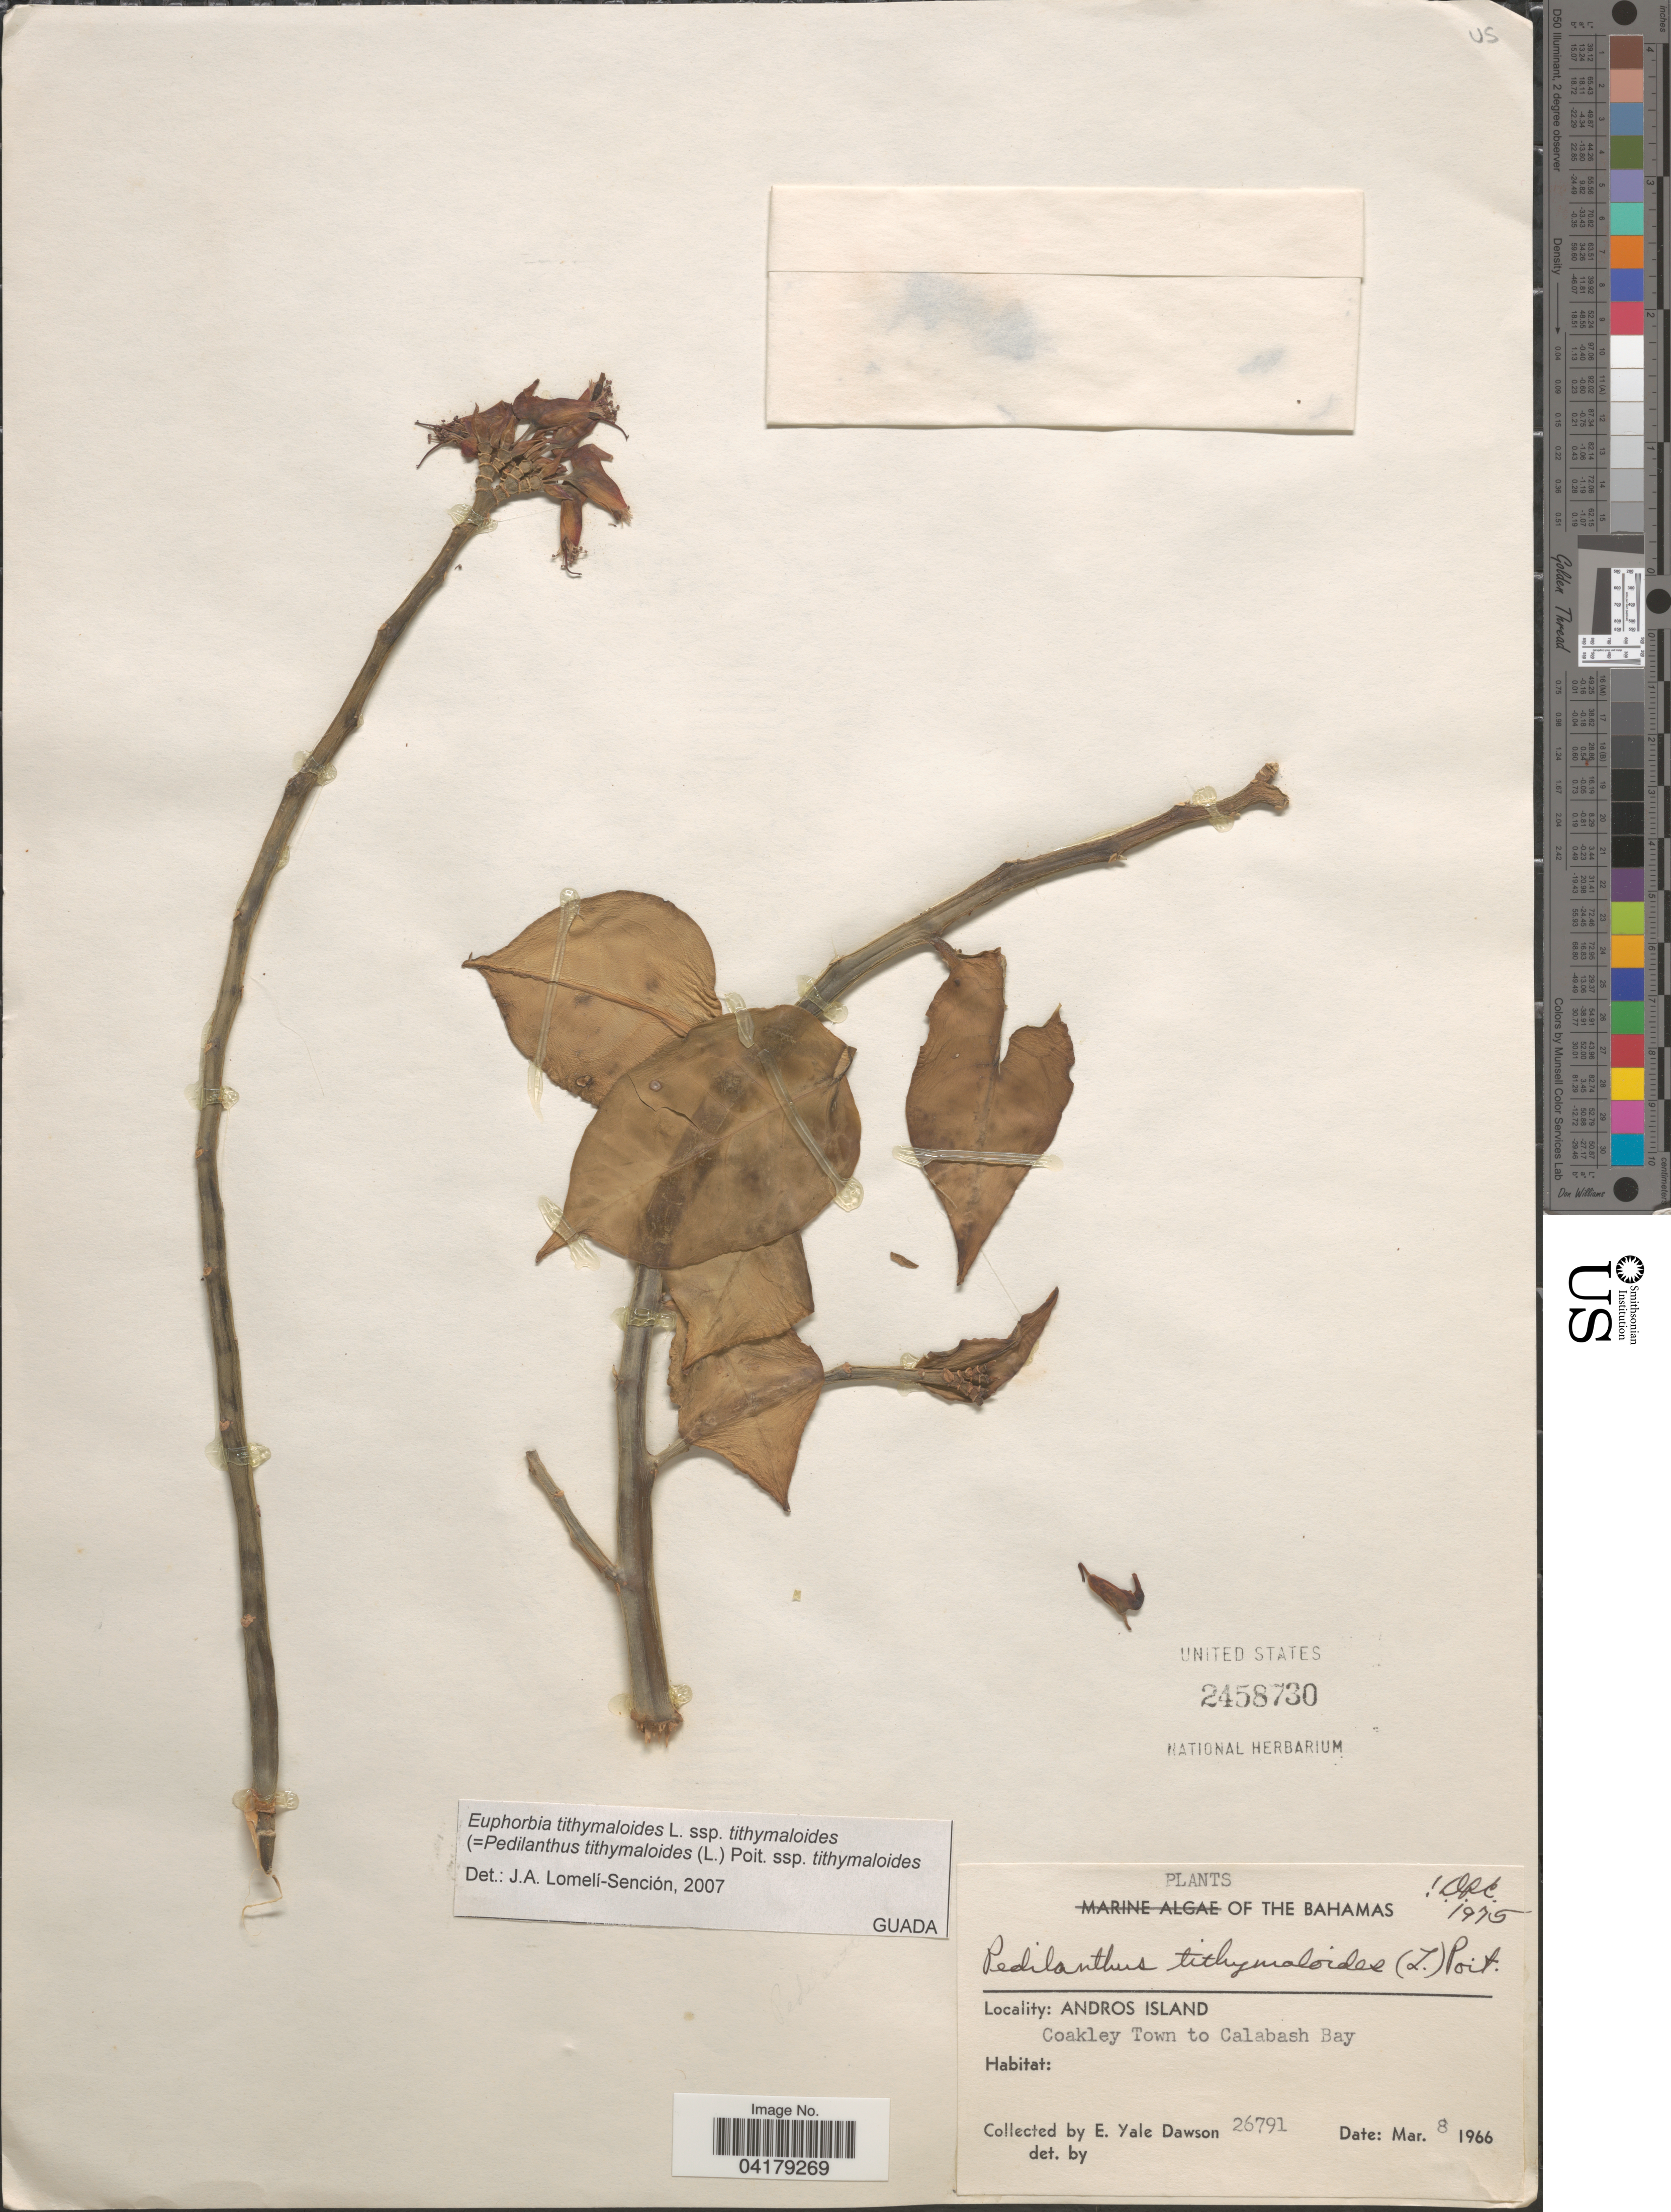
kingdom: Plantae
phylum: Tracheophyta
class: Magnoliopsida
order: Malpighiales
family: Euphorbiaceae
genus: Euphorbia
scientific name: Euphorbia tithymaloides subsp. tithymaloides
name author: L.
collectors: N. Yensen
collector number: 26791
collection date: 1966-03-08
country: Bahamas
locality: Andros Island. Coakley Town to Calabash Bay.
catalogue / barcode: US 2458730